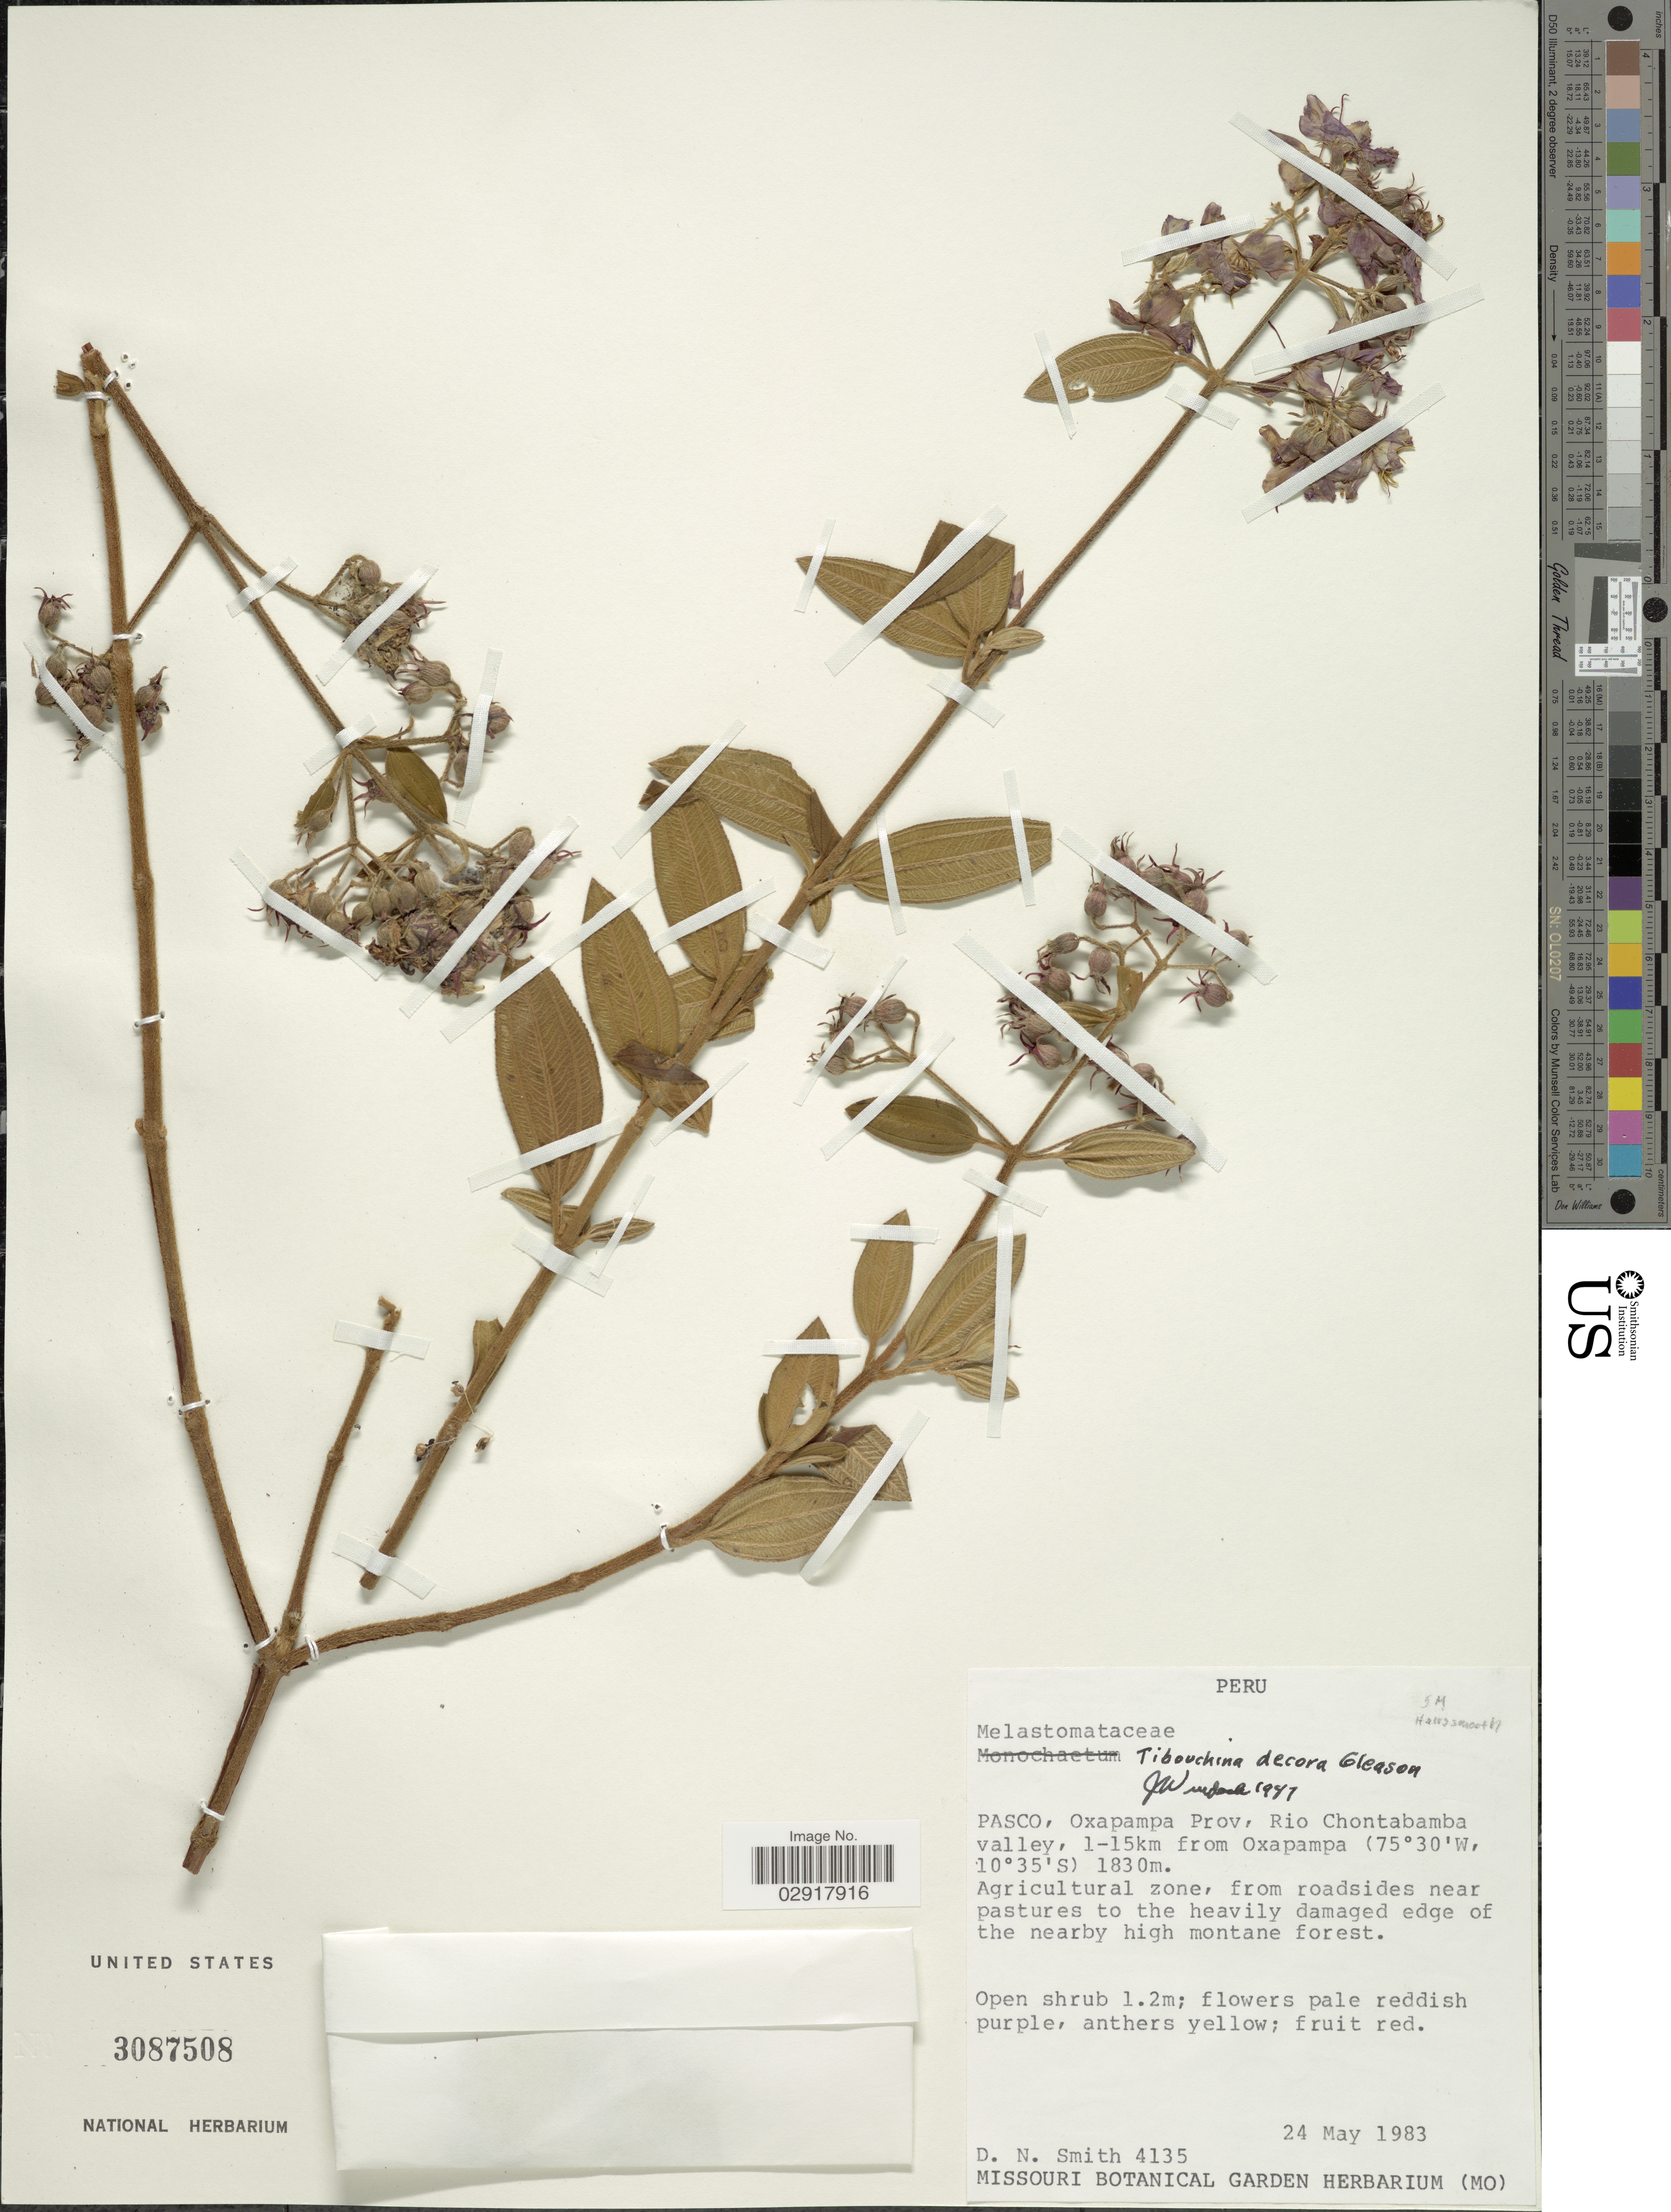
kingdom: Plantae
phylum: Tracheophyta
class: Magnoliopsida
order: Myrtales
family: Melastomataceae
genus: Chaetogastra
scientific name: Chaetogastra decora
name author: (Gleason) P.J.F. Guim. & Michelang.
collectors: D. Smith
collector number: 4135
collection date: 1983-05-24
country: Peru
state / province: Pasco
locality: Oxapampa Prov, Rio Chontabamba valley, 1-15km from Oxapampa. Agricultural zone, from roadside near pastures to the heavily damaged edge of the nearby high montane forest.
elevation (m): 1830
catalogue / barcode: US 3087508